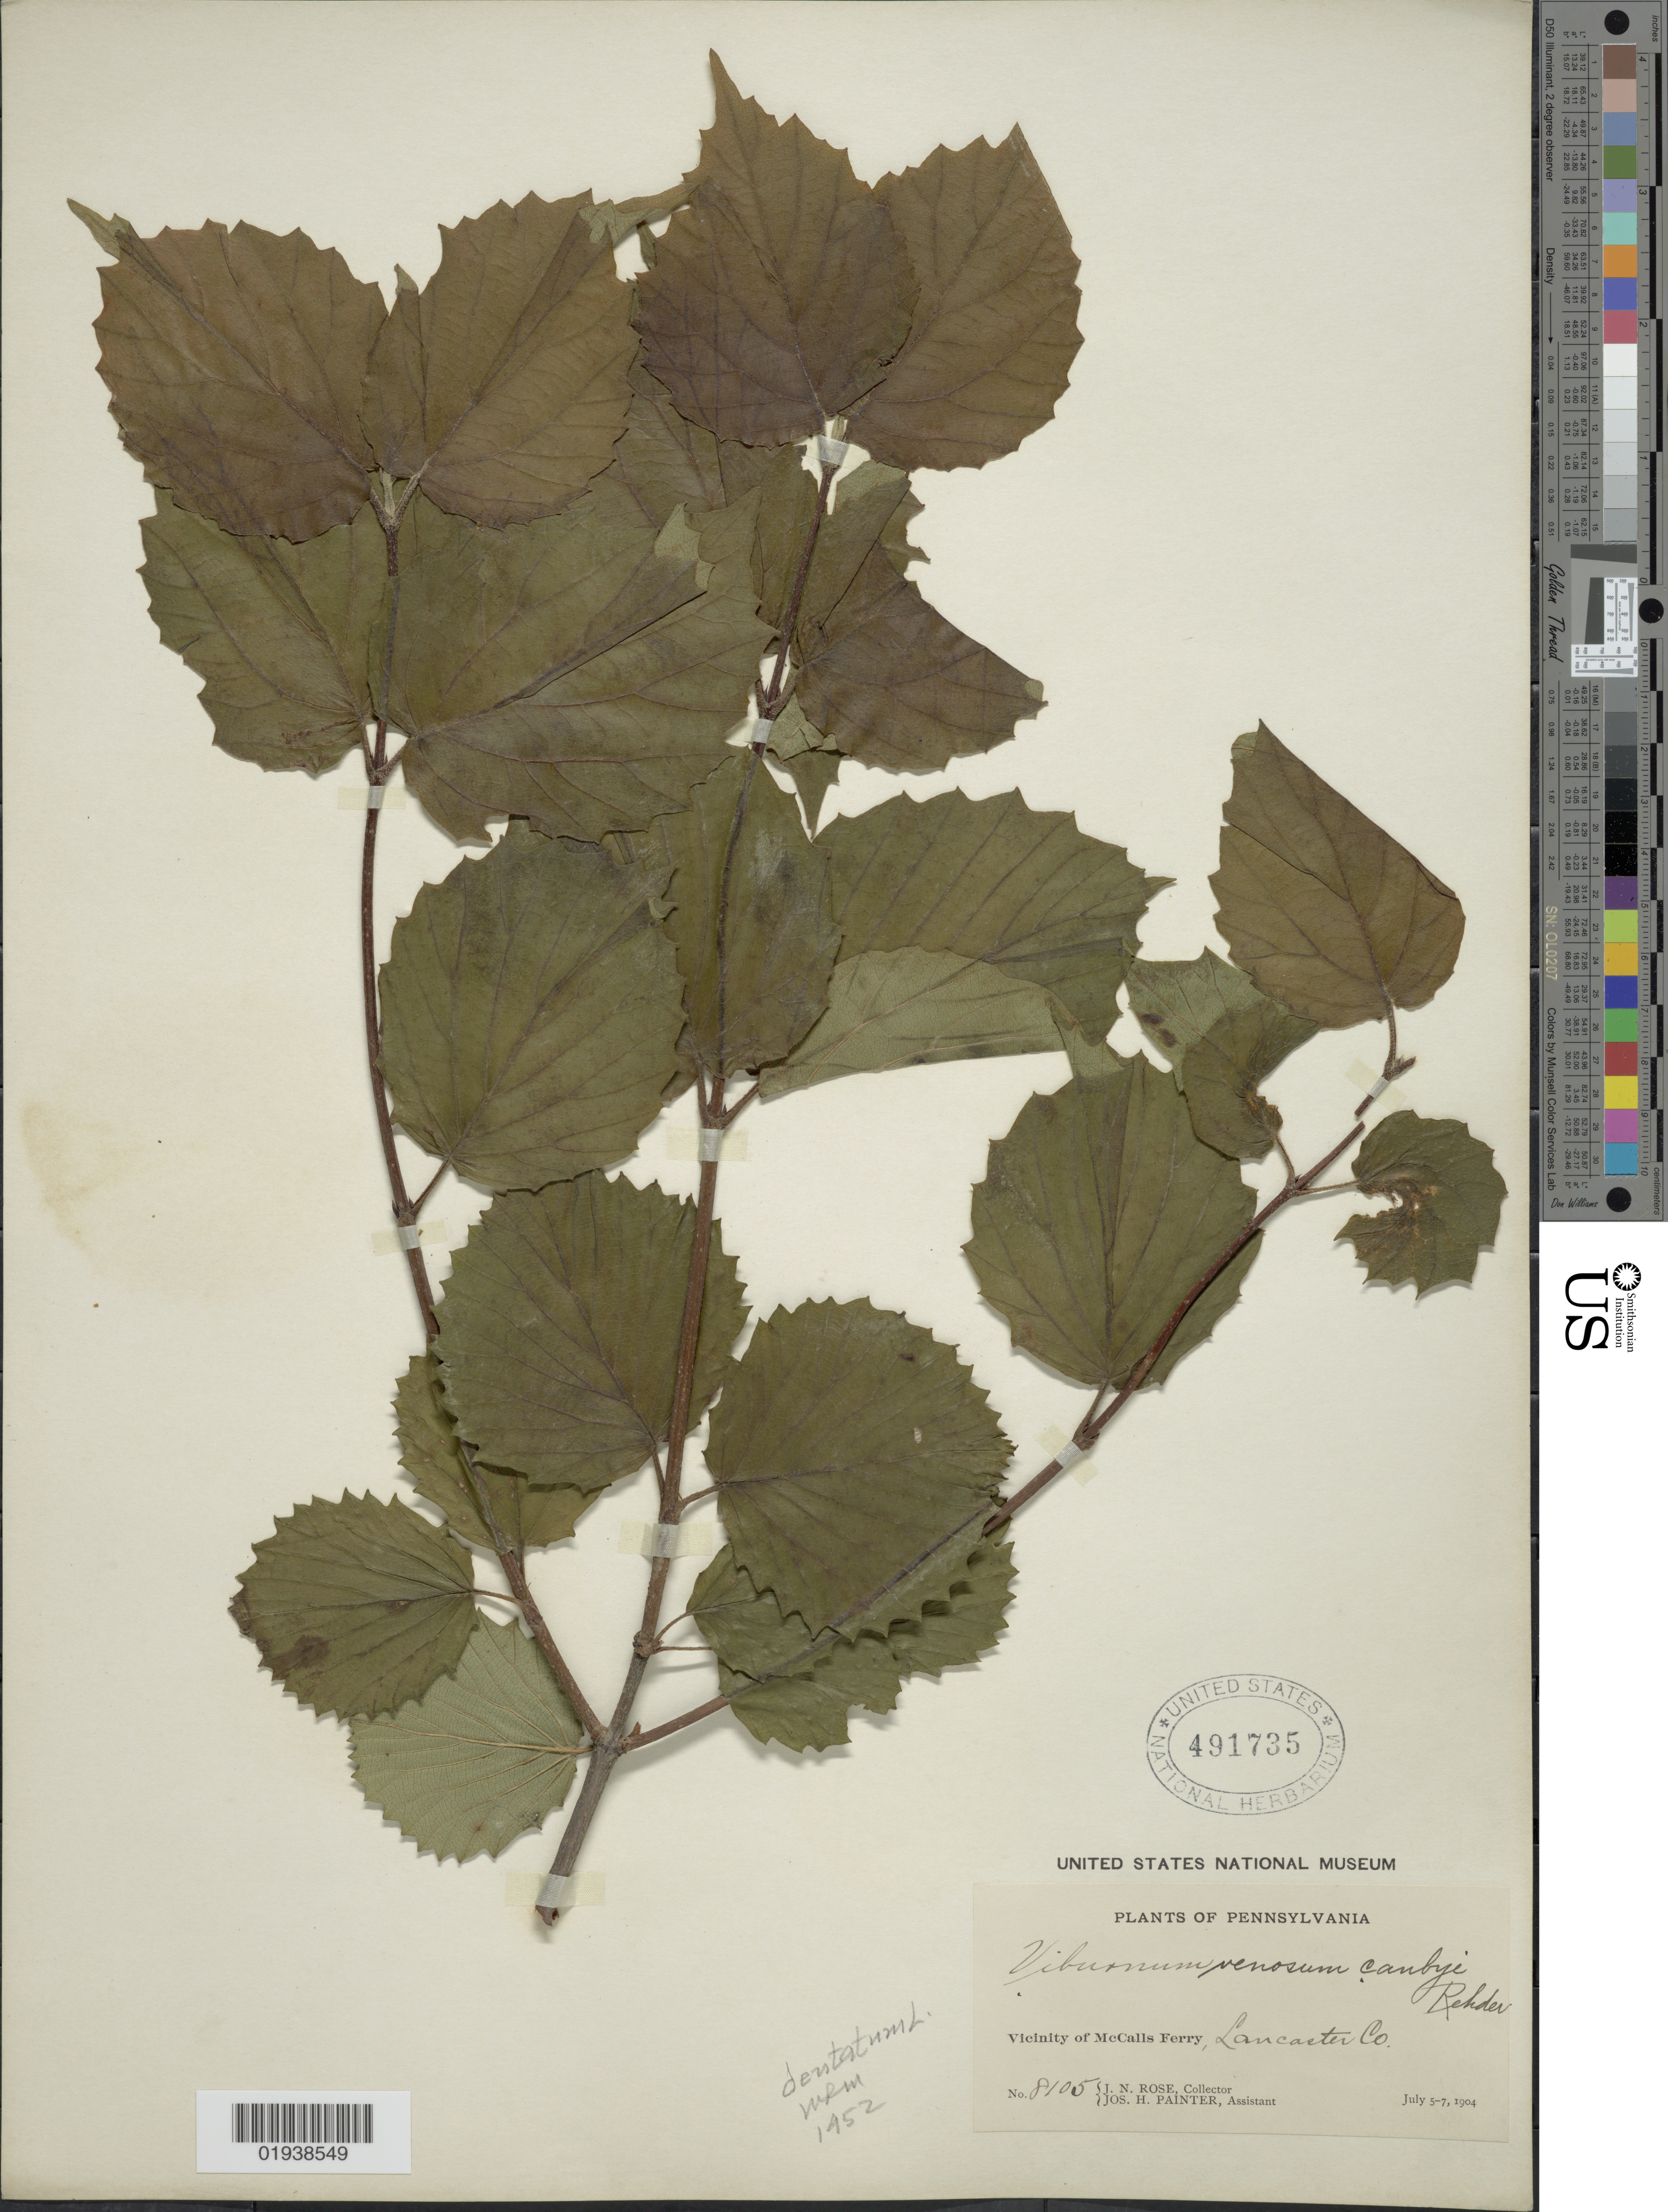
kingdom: Plantae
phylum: Tracheophyta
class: Magnoliopsida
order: Dipsacales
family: Viburnaceae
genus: Viburnum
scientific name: Viburnum dentatum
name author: L.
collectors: J. N. Rose & J. H. Painter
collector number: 8105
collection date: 1904-07-05/1904-07-07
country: United States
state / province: Pennsylvania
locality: Vicinity of McCalls Ferry, Lancaster Co.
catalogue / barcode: US 491735